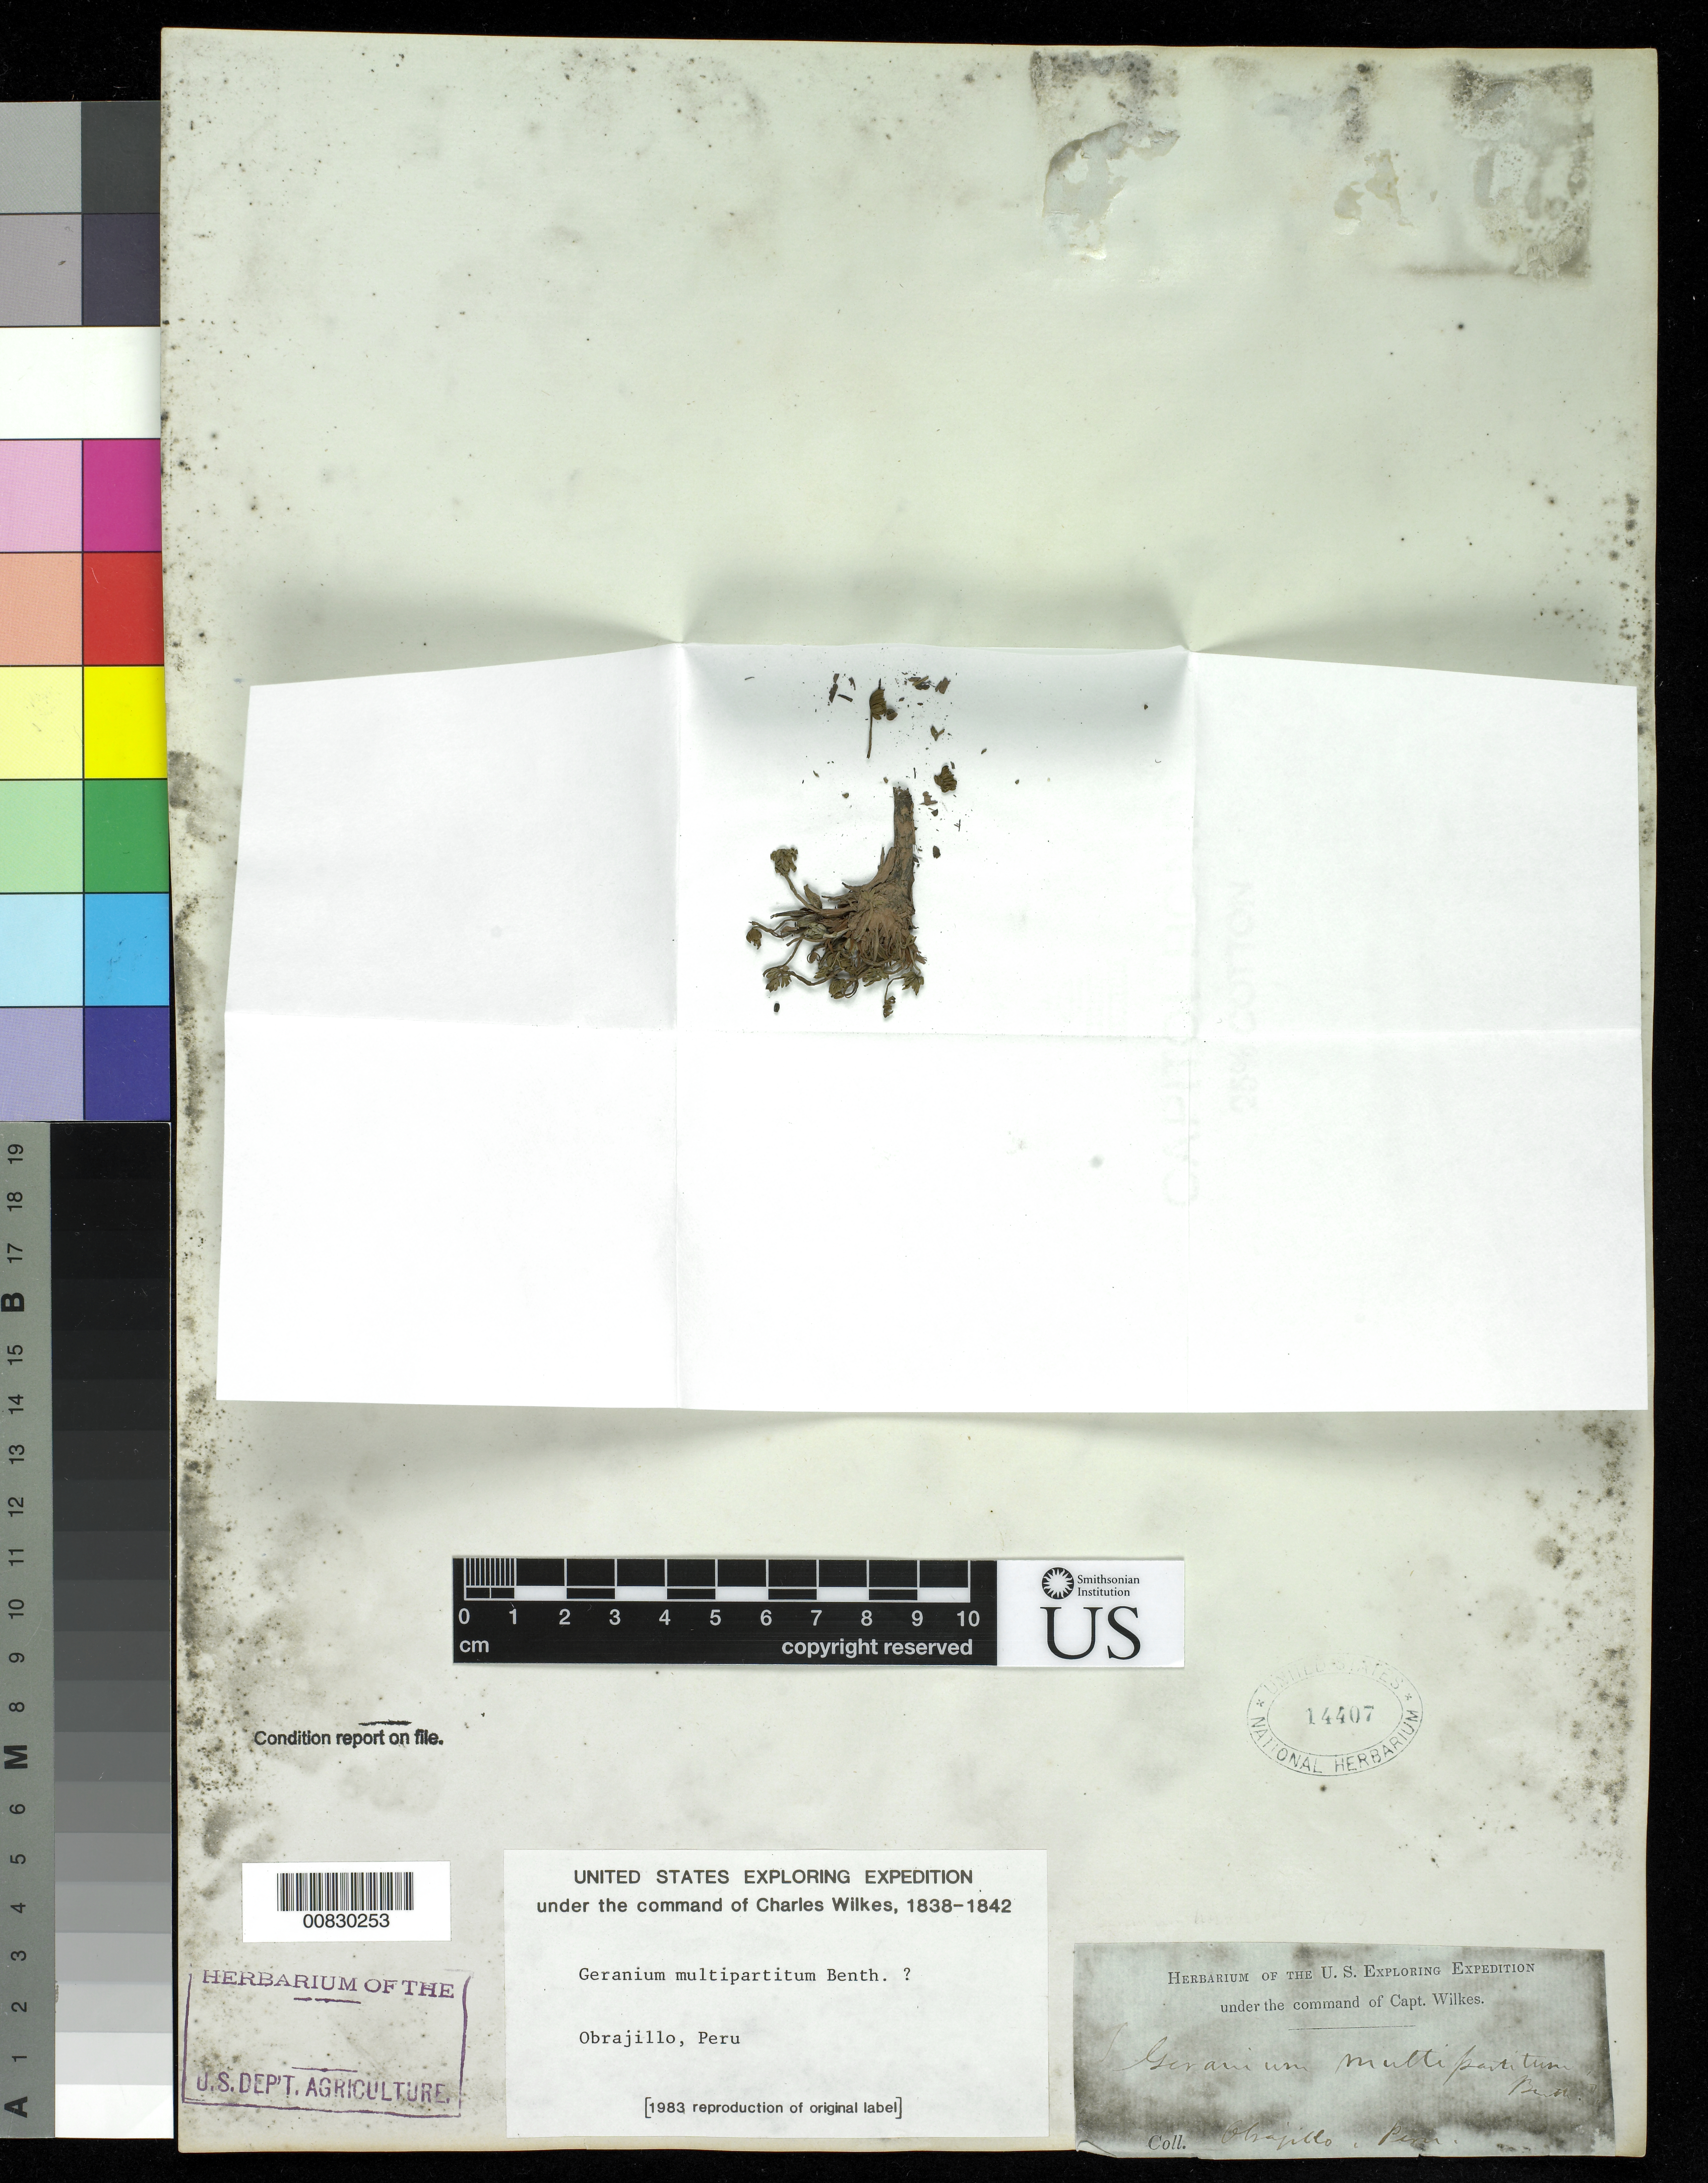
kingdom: Plantae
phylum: Tracheophyta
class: Magnoliopsida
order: Geraniales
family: Geraniaceae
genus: Geranium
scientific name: Geranium multipartitum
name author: Benth.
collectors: Wilkes Explor. Exped.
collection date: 1838/1842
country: Peru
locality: Obrajillo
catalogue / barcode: US 14407